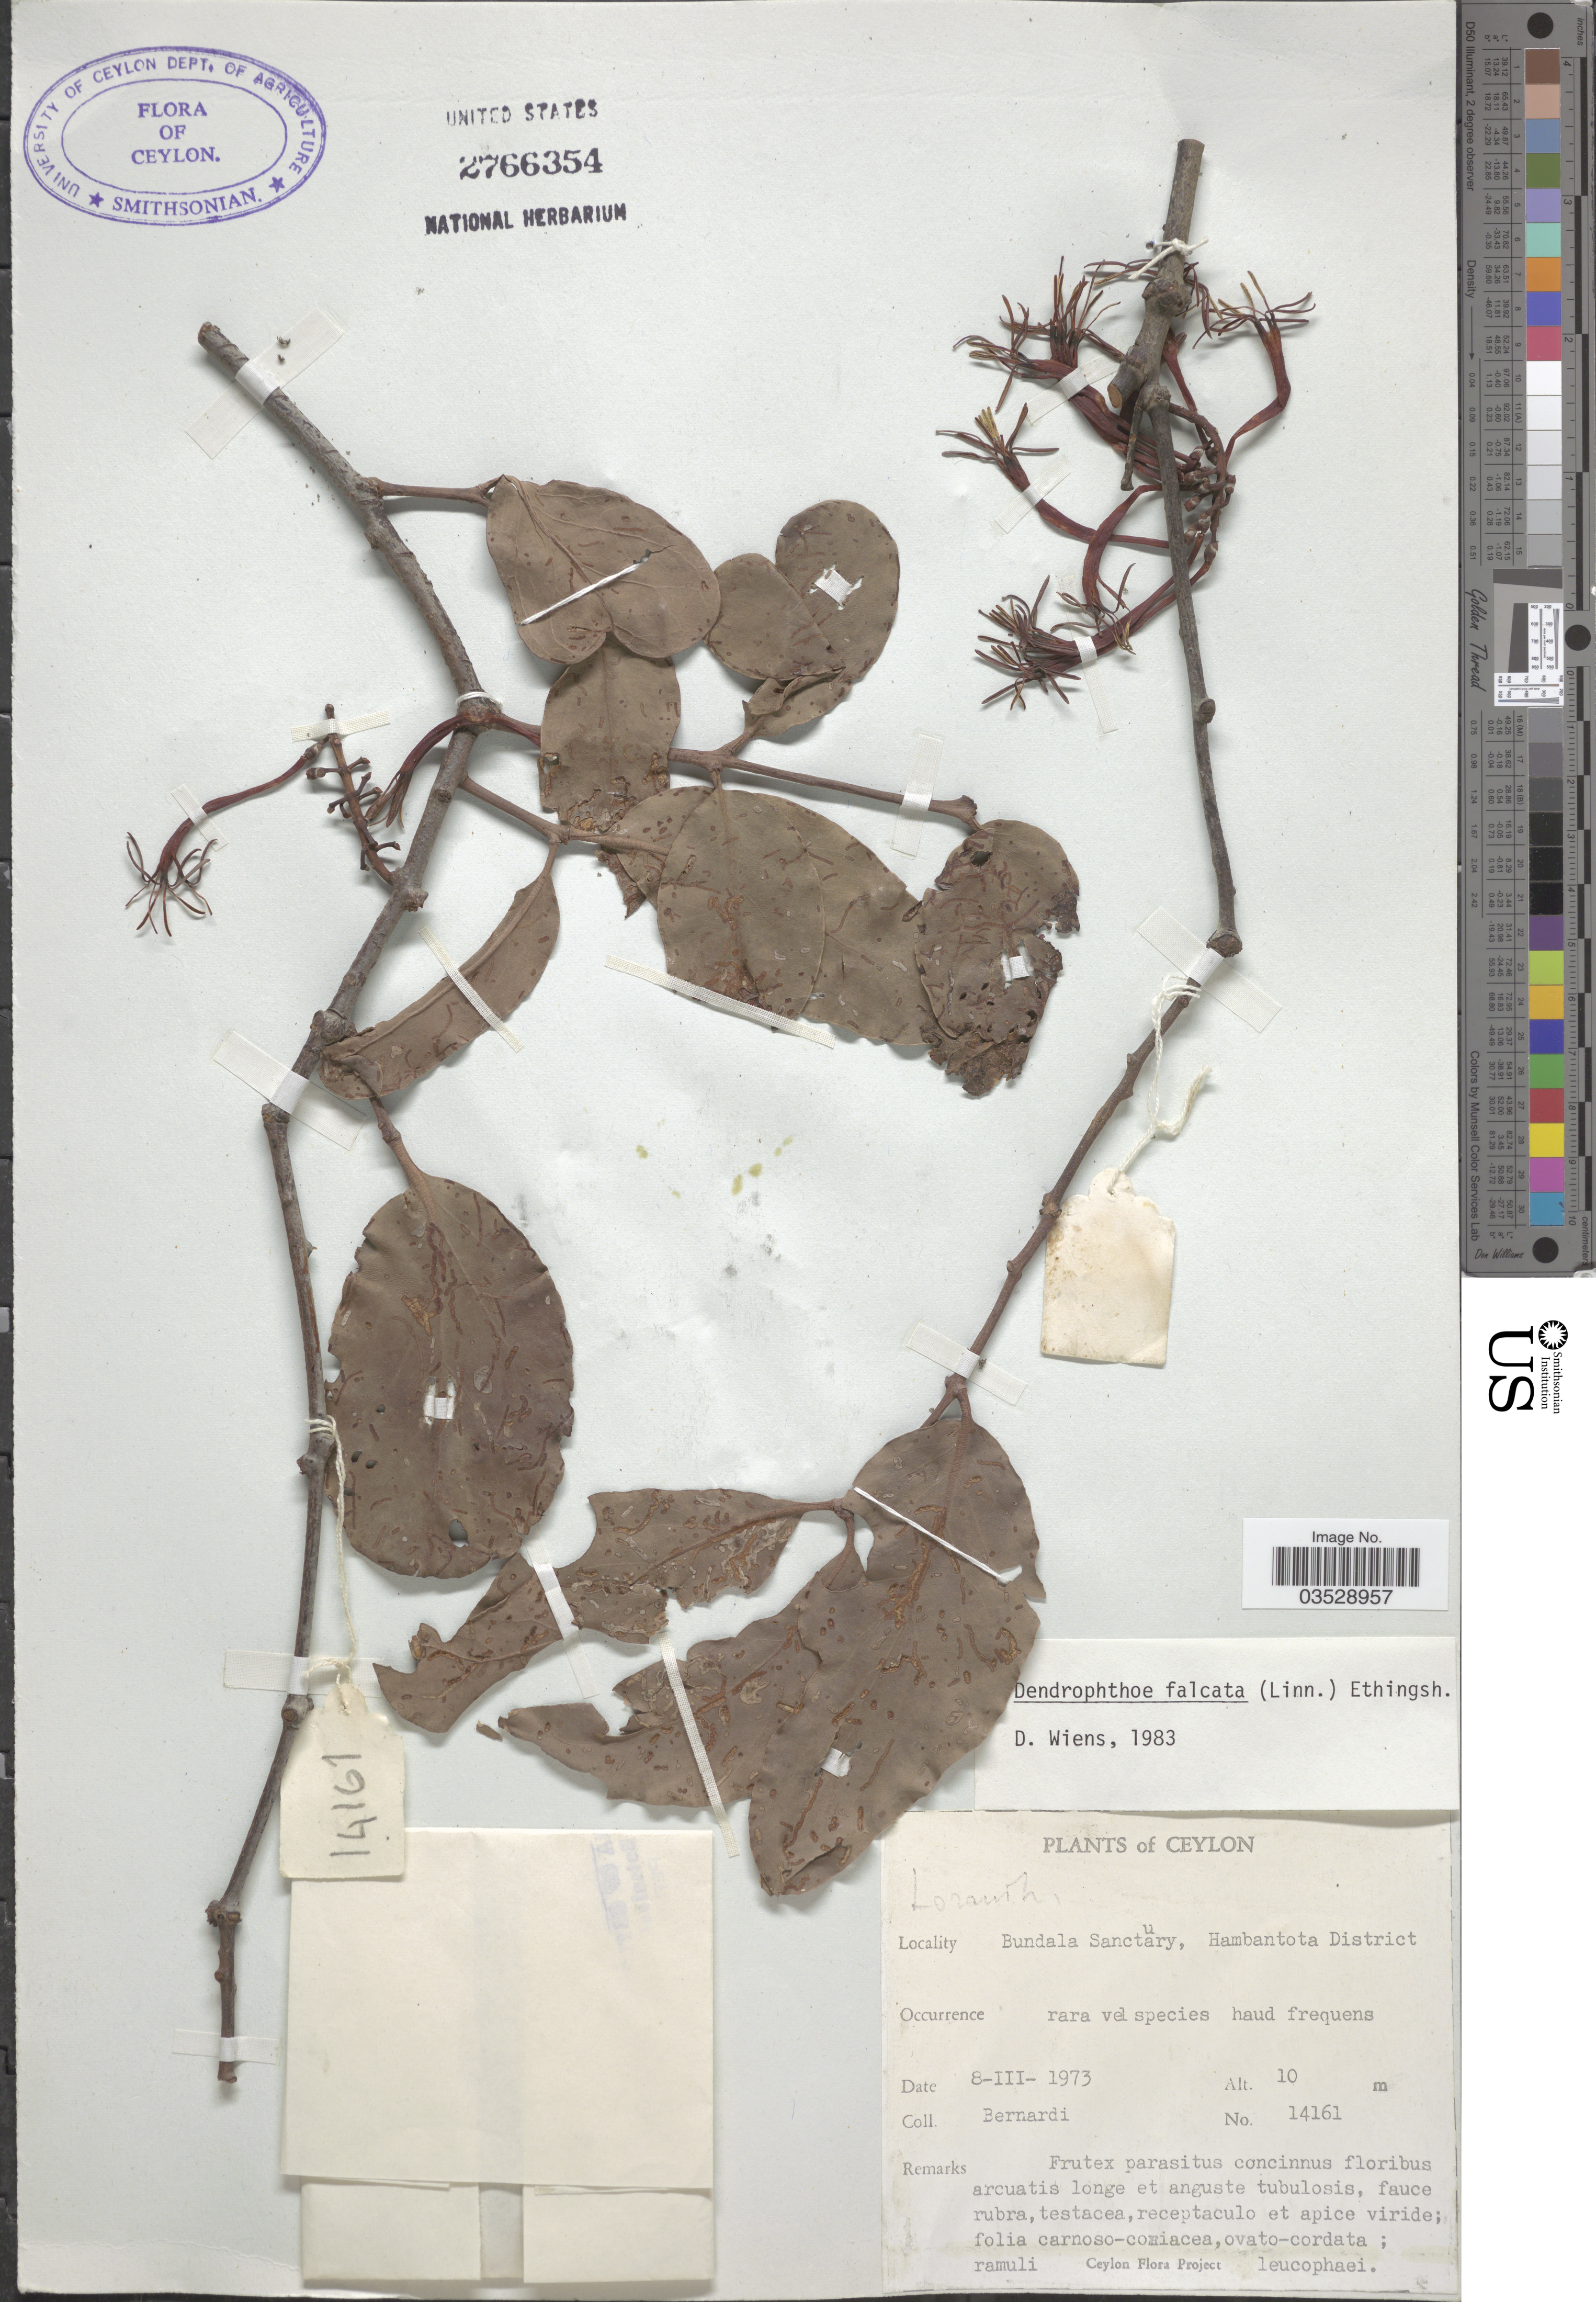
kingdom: Plantae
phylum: Tracheophyta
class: Magnoliopsida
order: Santalales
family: Loranthaceae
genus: Dendrophthoe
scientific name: Dendrophthoe falcata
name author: (L. f.) Ettingsh.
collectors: Bernardi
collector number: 14161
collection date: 1973-03-08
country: Sri Lanka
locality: Ceylon. Bundala Sanctuary, Hambantota DIstrict.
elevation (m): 10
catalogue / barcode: US 2766354